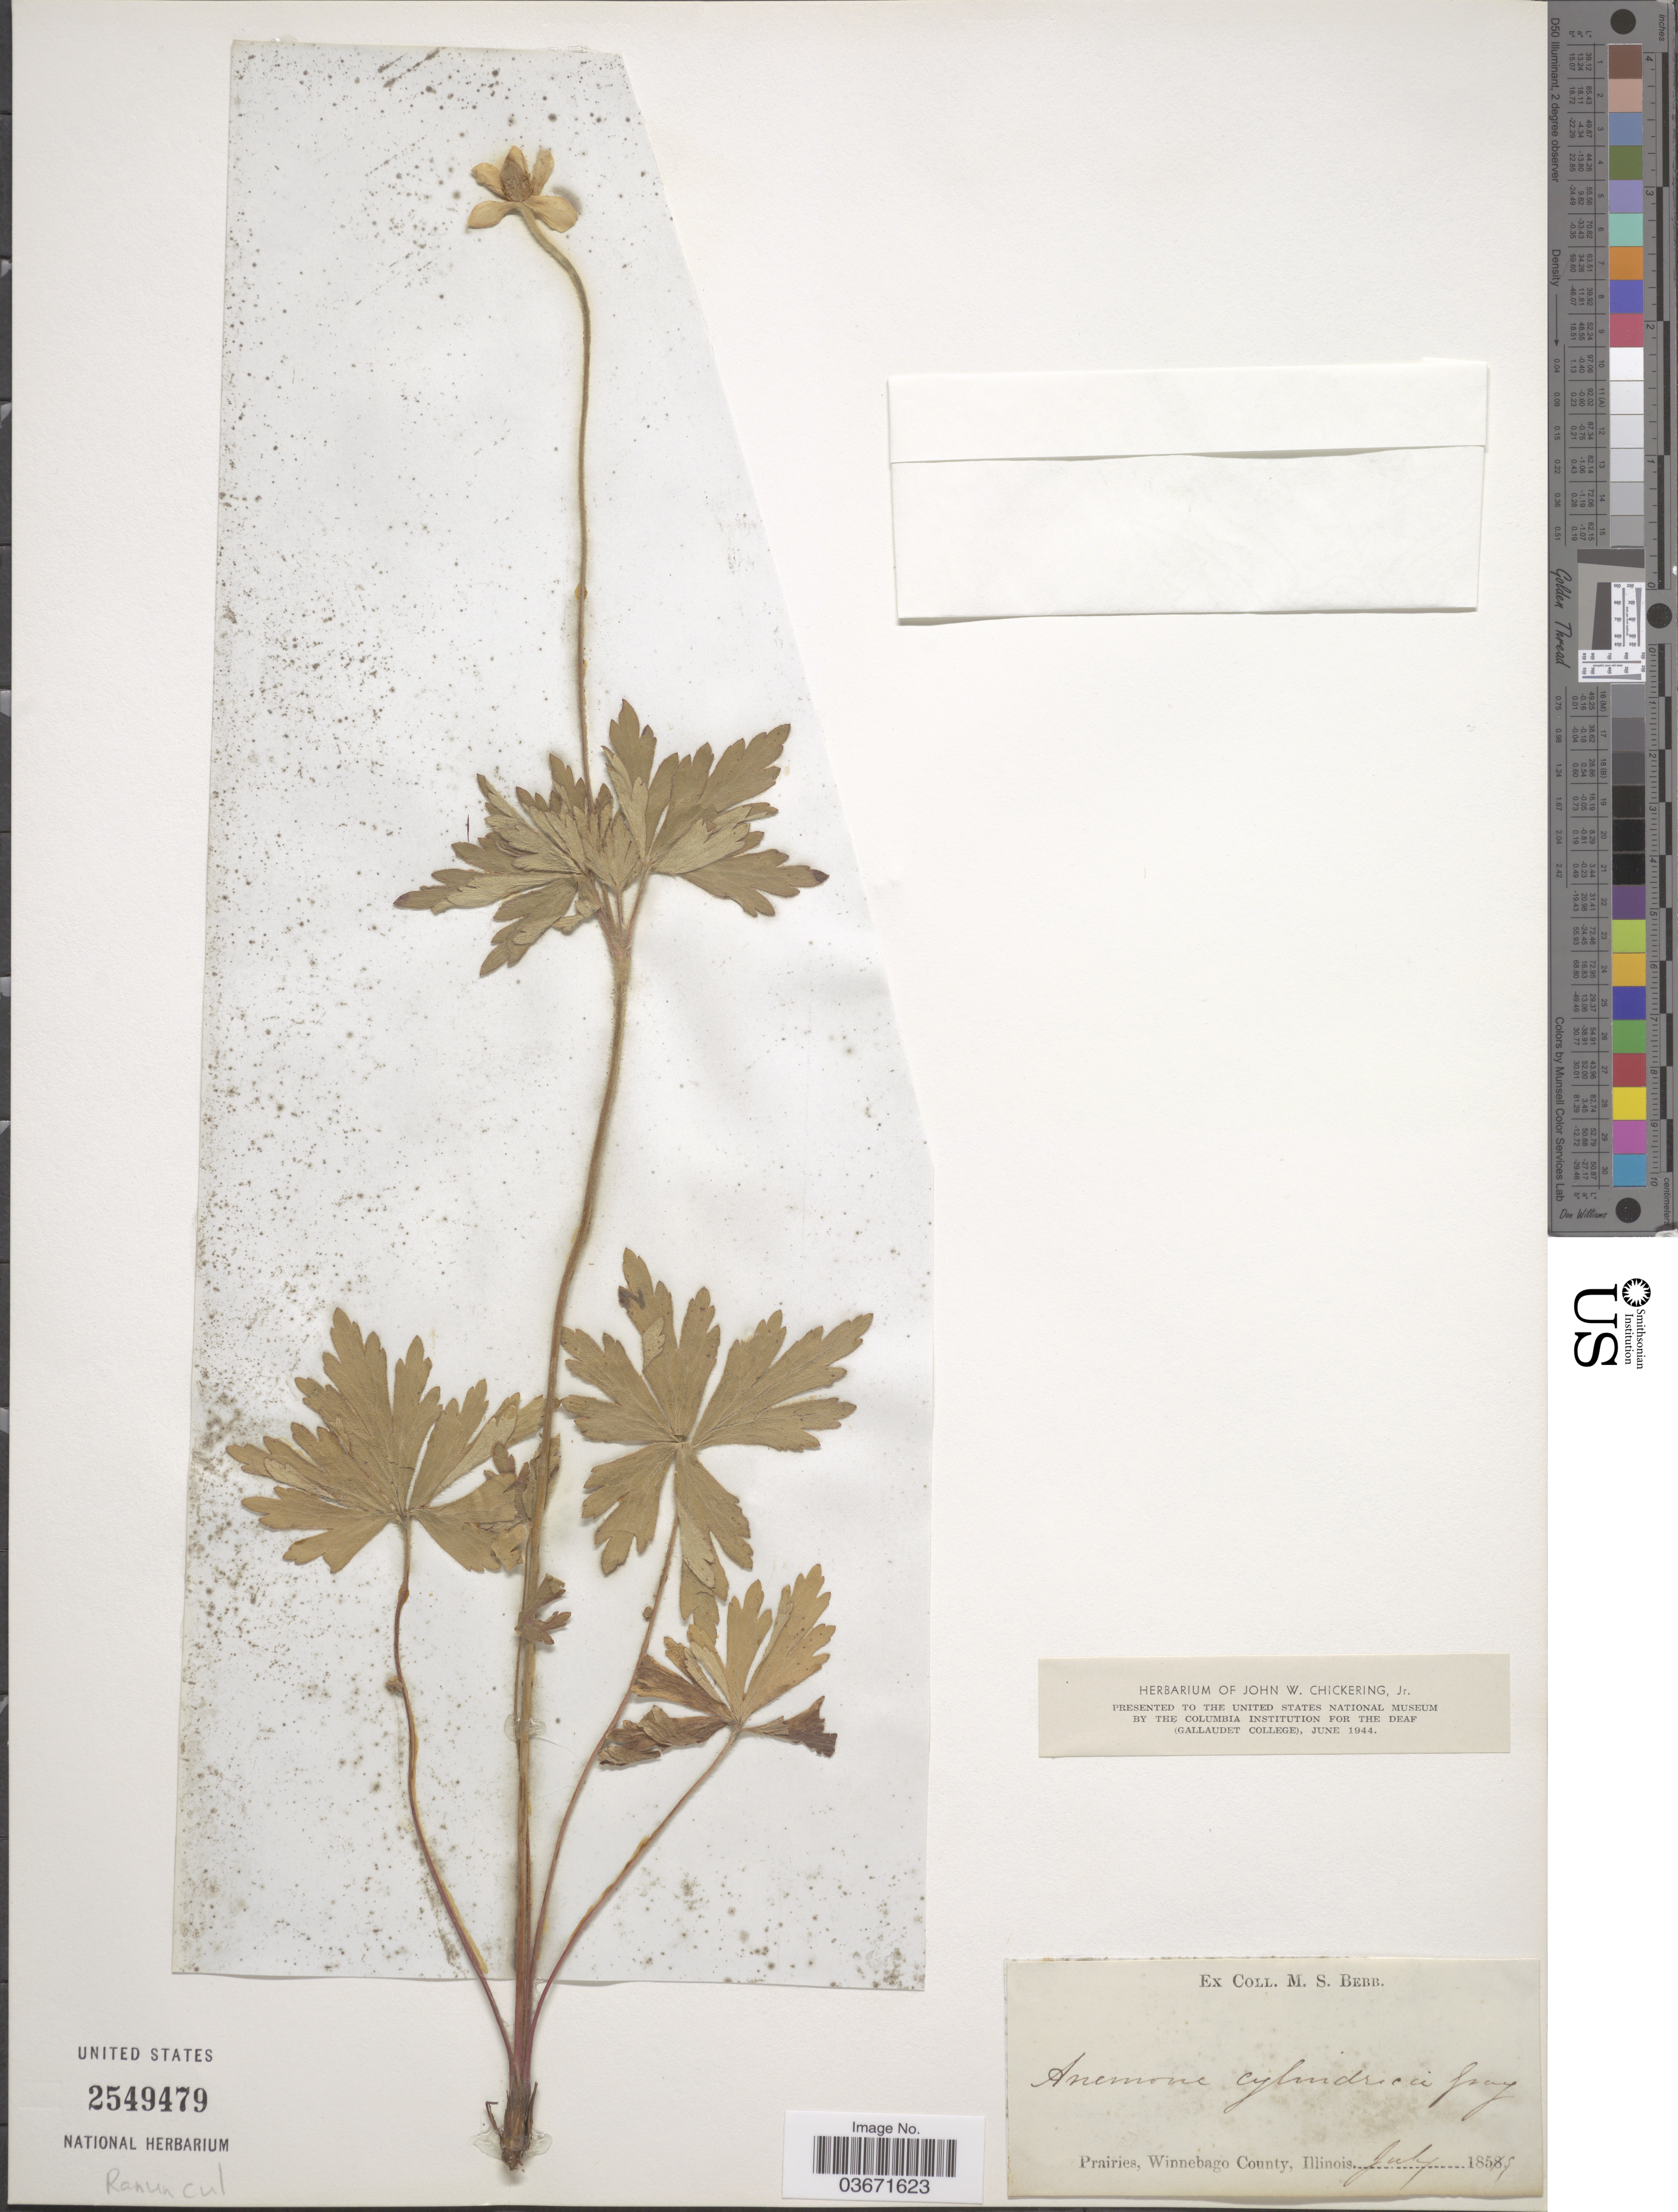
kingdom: Plantae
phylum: Tracheophyta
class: Magnoliopsida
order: Ranunculales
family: Ranunculaceae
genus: Anemone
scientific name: Anemone cylindrica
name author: A. Gray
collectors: M. Bebb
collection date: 1859-07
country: United States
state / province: Illinois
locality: Prairies, Winnebago County.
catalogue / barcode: US 2549479